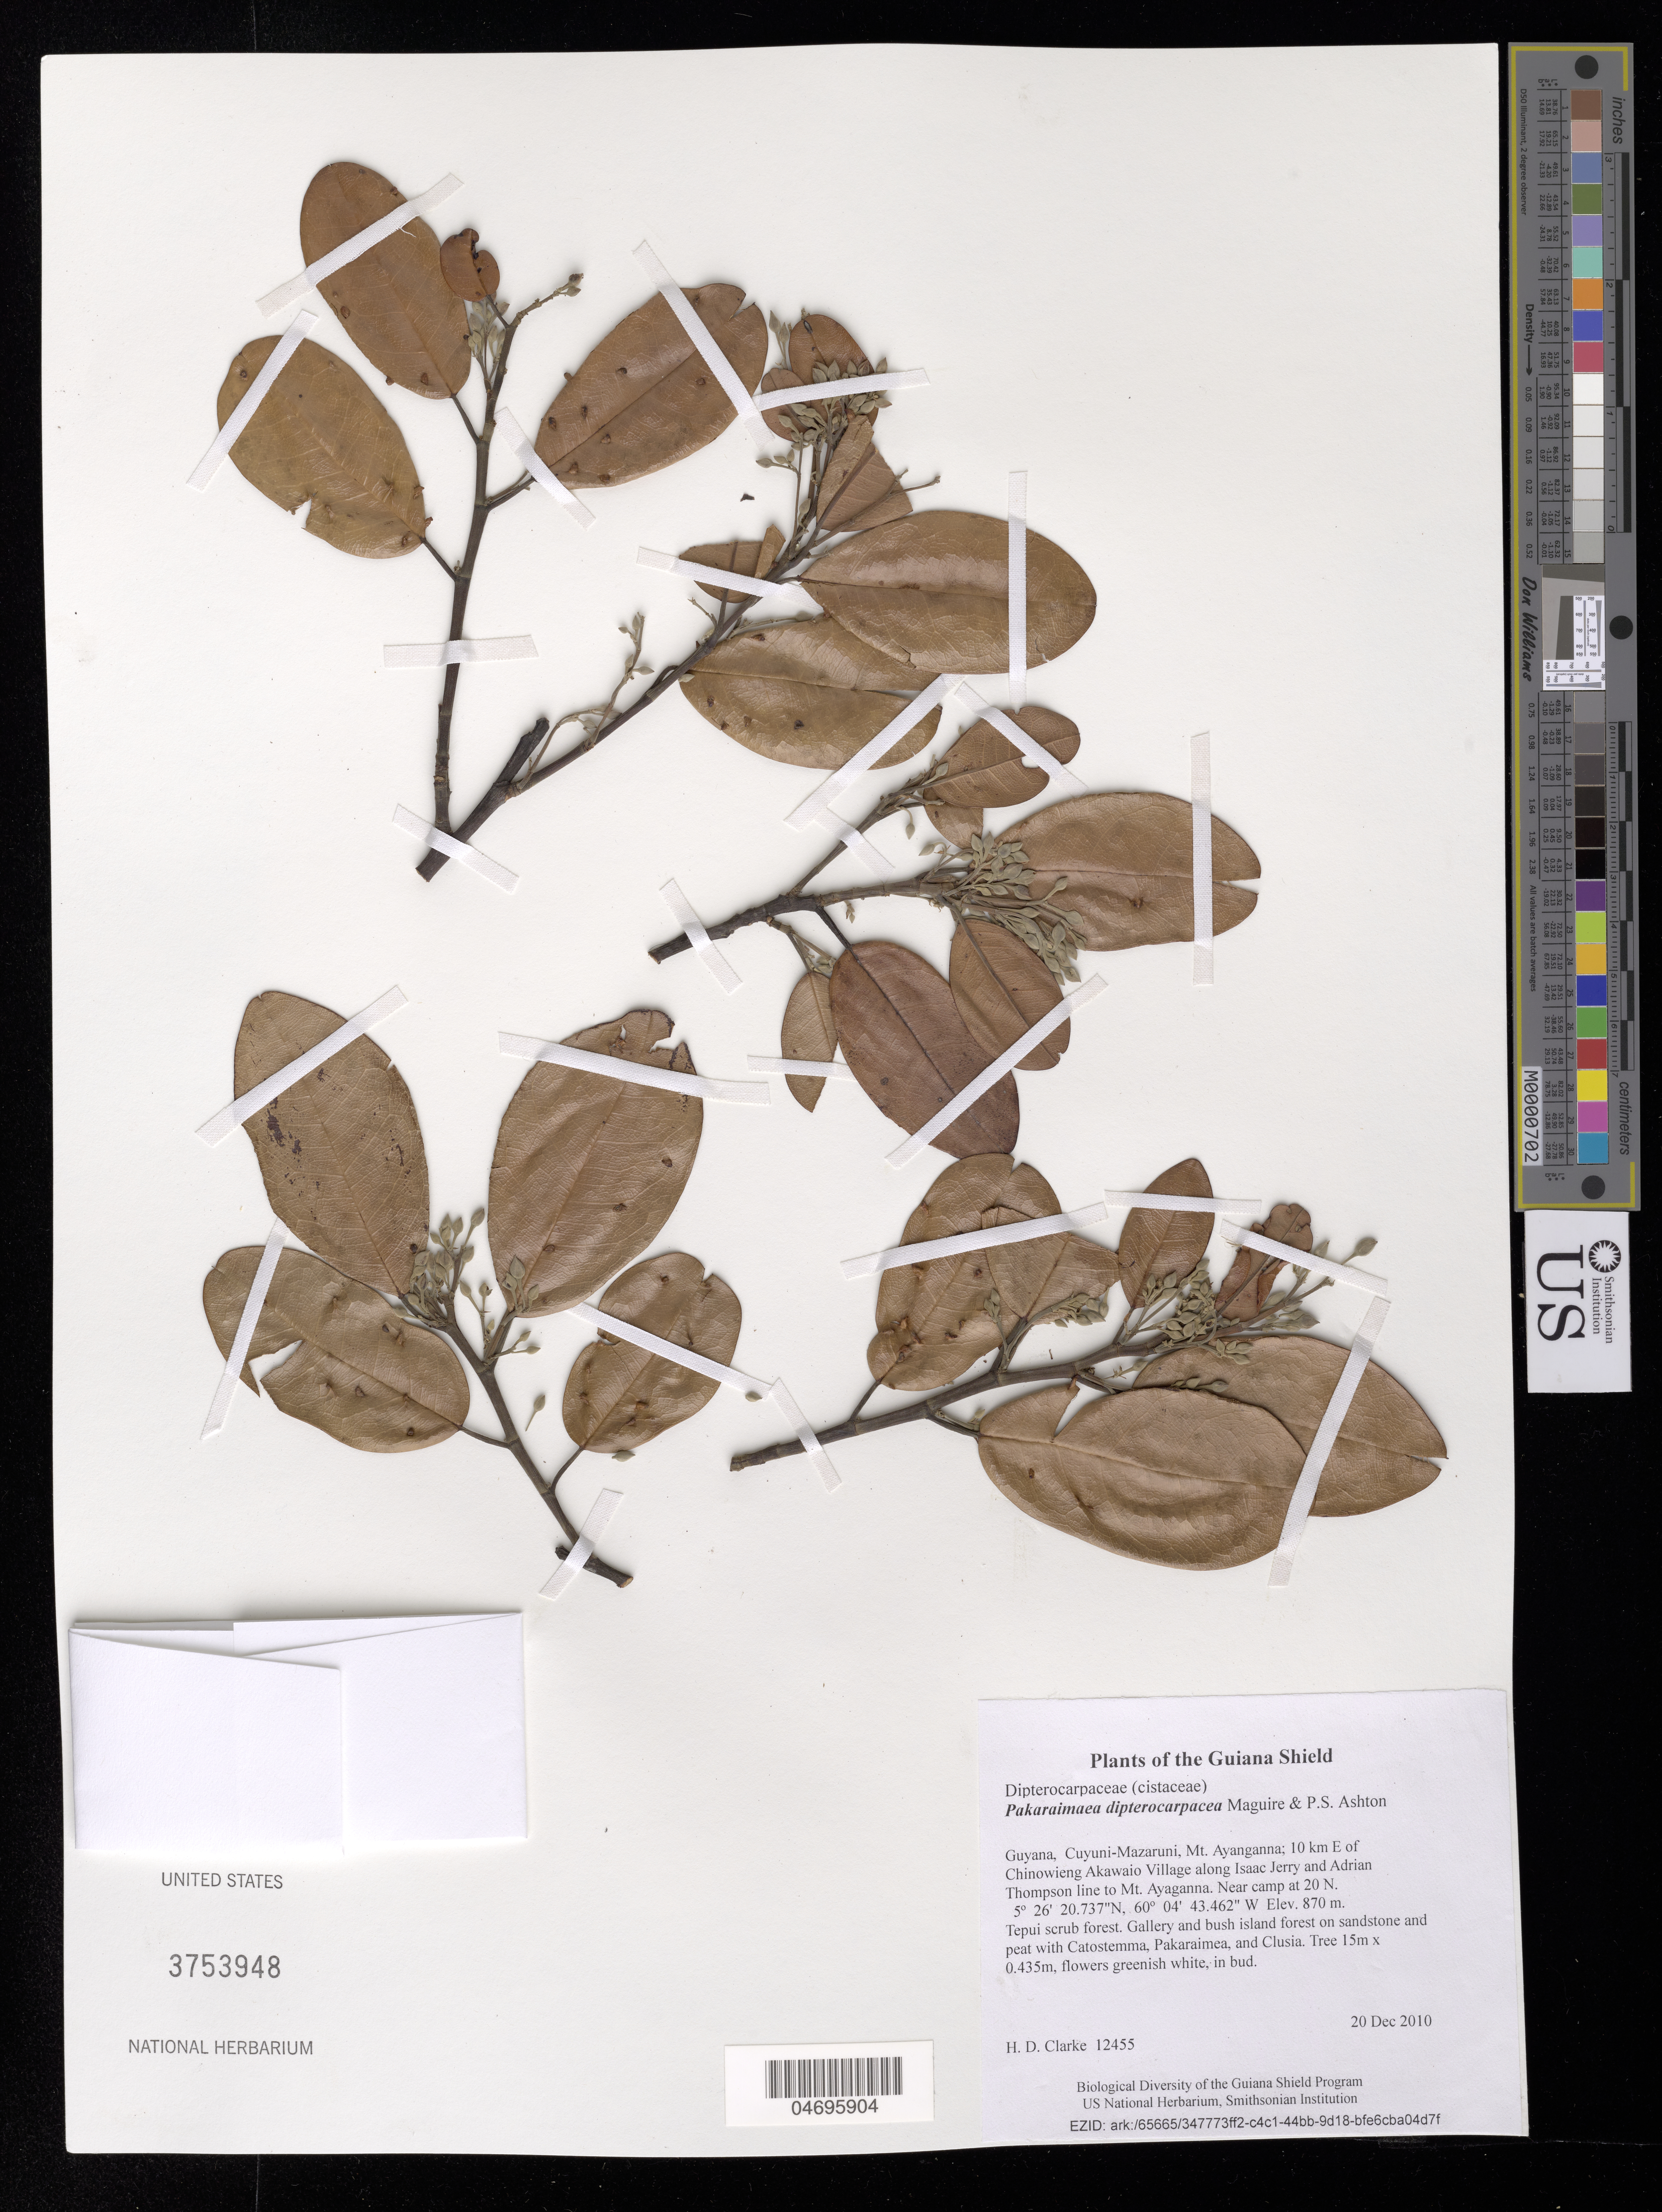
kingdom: Plantae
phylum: Tracheophyta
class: Magnoliopsida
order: Malvales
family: Dipterocarpaceae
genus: Pakaraimaea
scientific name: Pakaraimaea dipterocarpacea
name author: Maguire & P.S. Ashton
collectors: H. D. Clarke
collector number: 12455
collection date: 2010-12-20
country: Guyana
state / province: Cuyuni-Mazaruni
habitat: Tepui scrub forest. Gallery and bush island forest on sandstone and peat with Catostemma, Pakaraimea, and Clusia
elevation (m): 870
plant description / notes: photo, voucher for DNA sample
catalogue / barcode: US 3753948